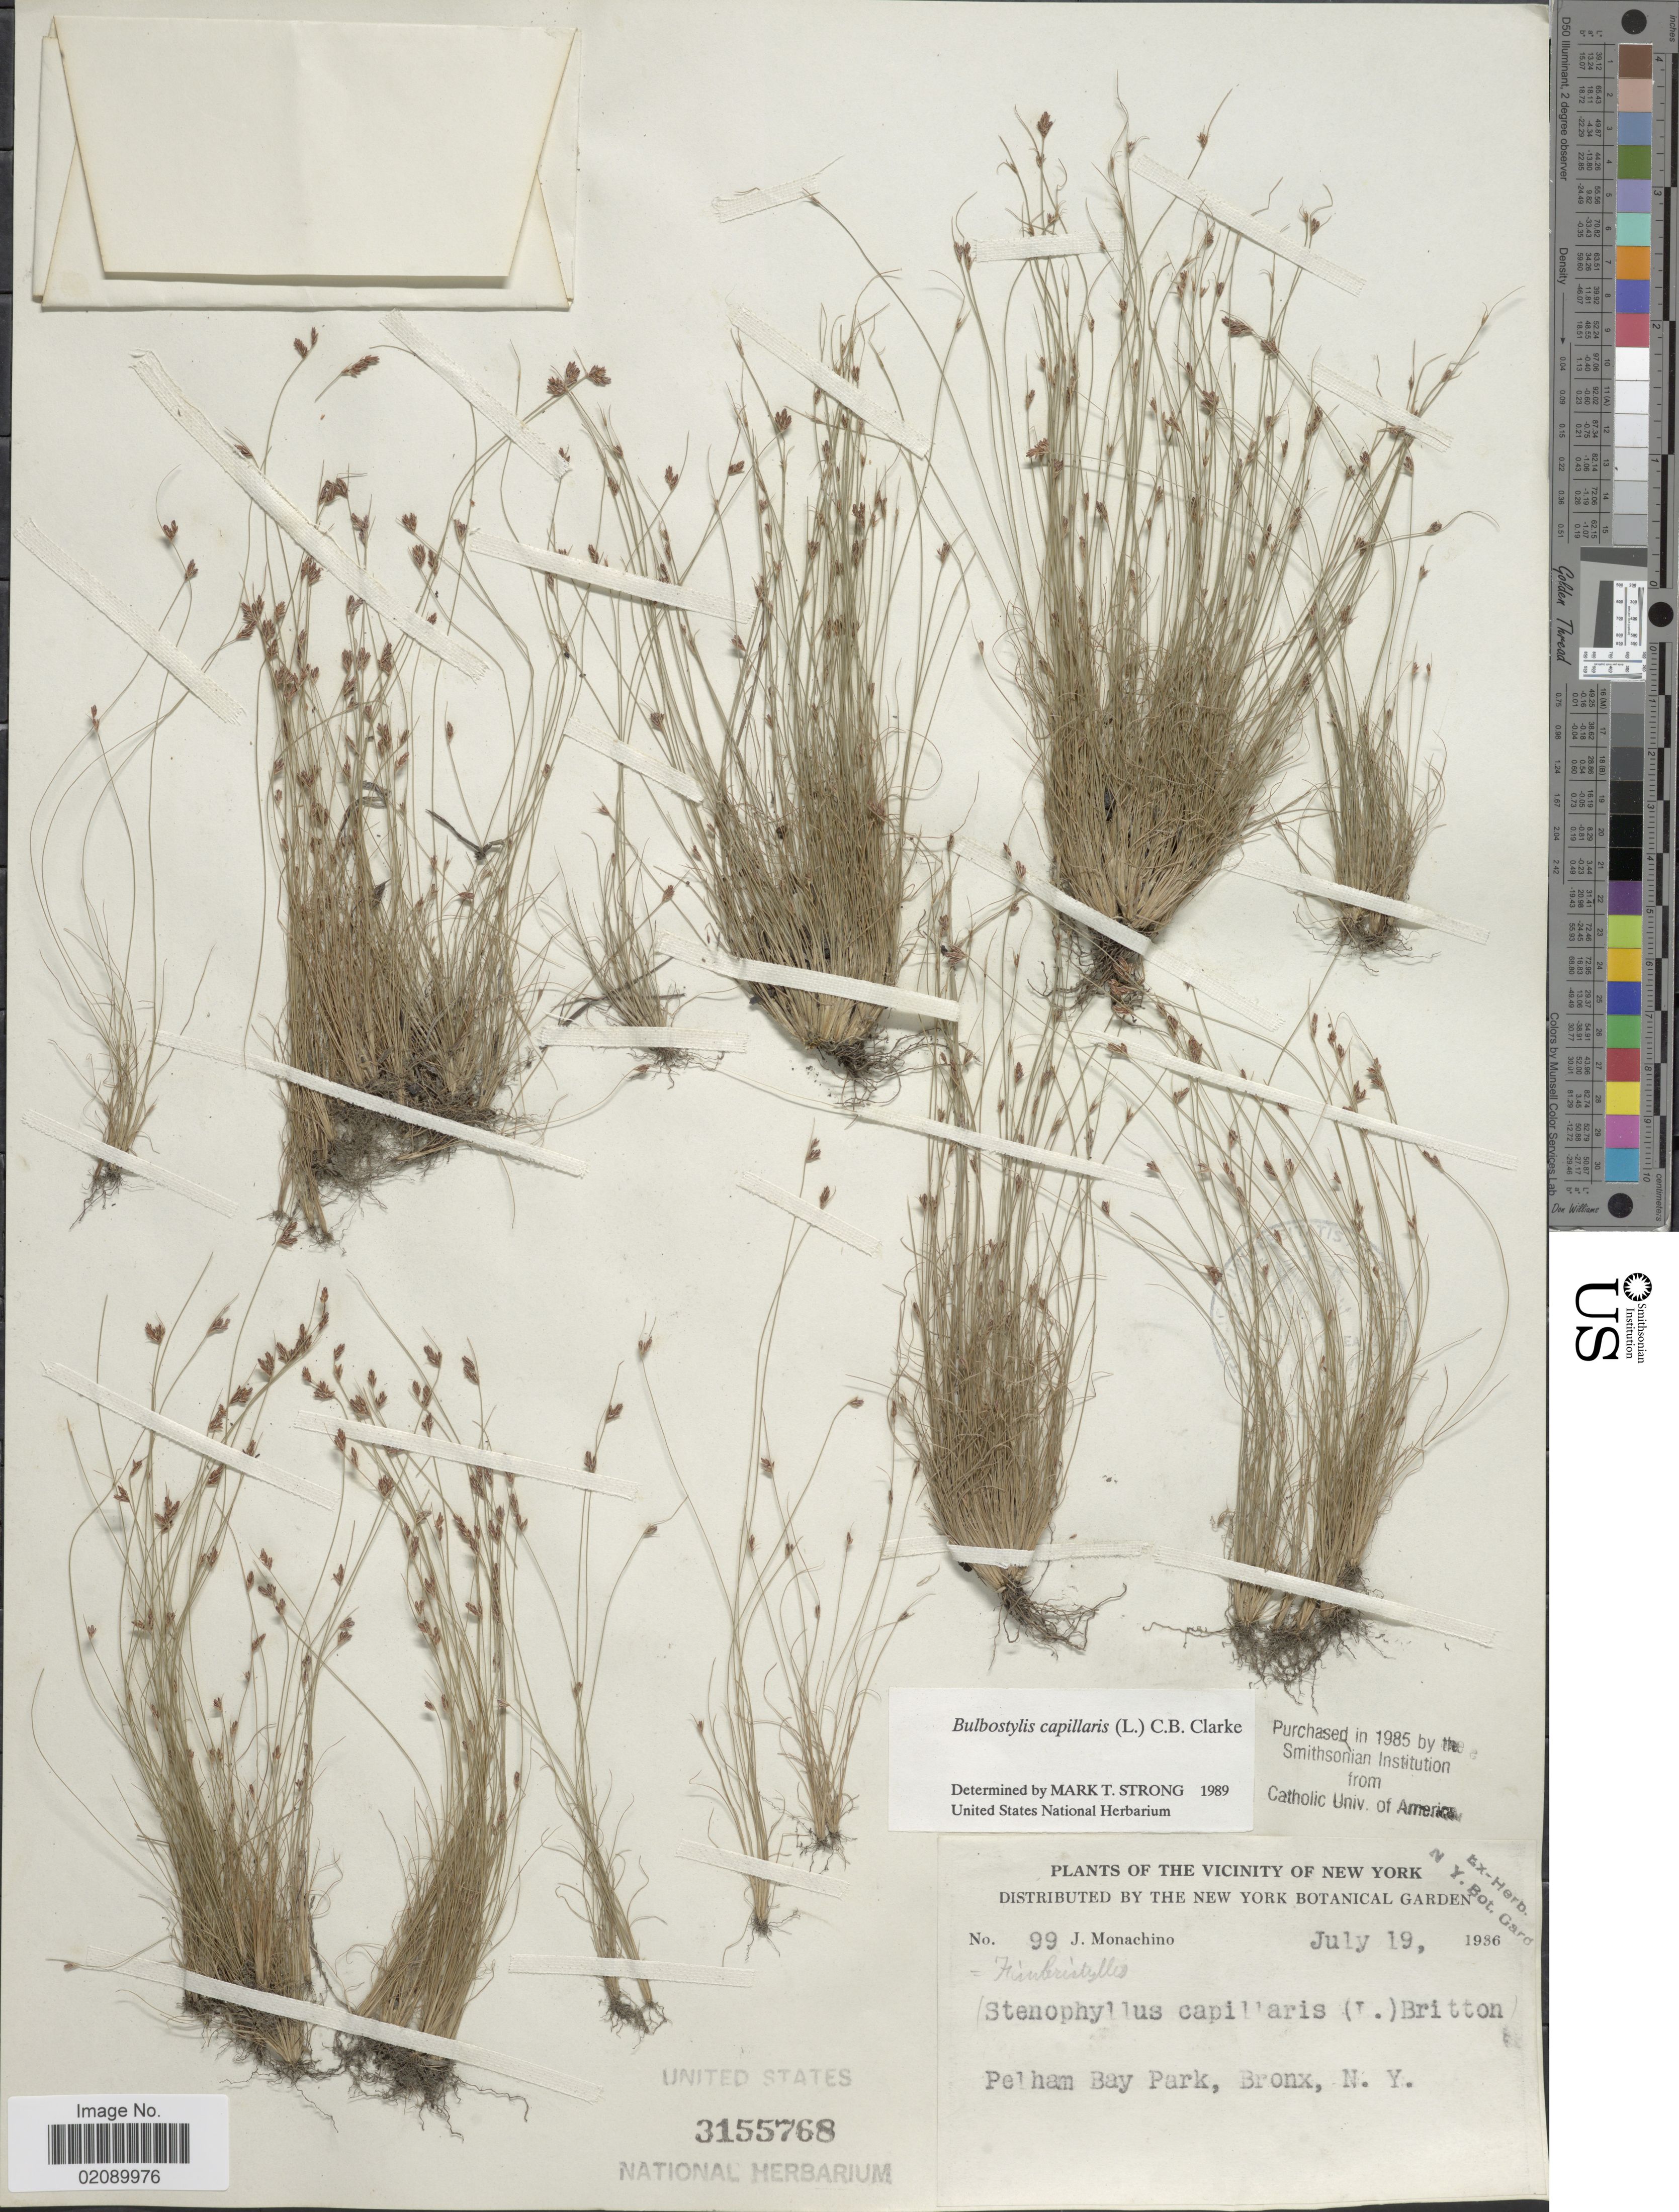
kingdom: Plantae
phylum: Tracheophyta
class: Liliopsida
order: Poales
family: Cyperaceae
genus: Bulbostylis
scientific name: Bulbostylis capillaris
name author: (L.) Kunth ex C.B. Clarke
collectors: J. V. Monachino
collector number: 99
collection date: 1936-07-19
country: United States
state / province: New York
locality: Pelham Bay Park, Bronx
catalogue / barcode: US 3155768